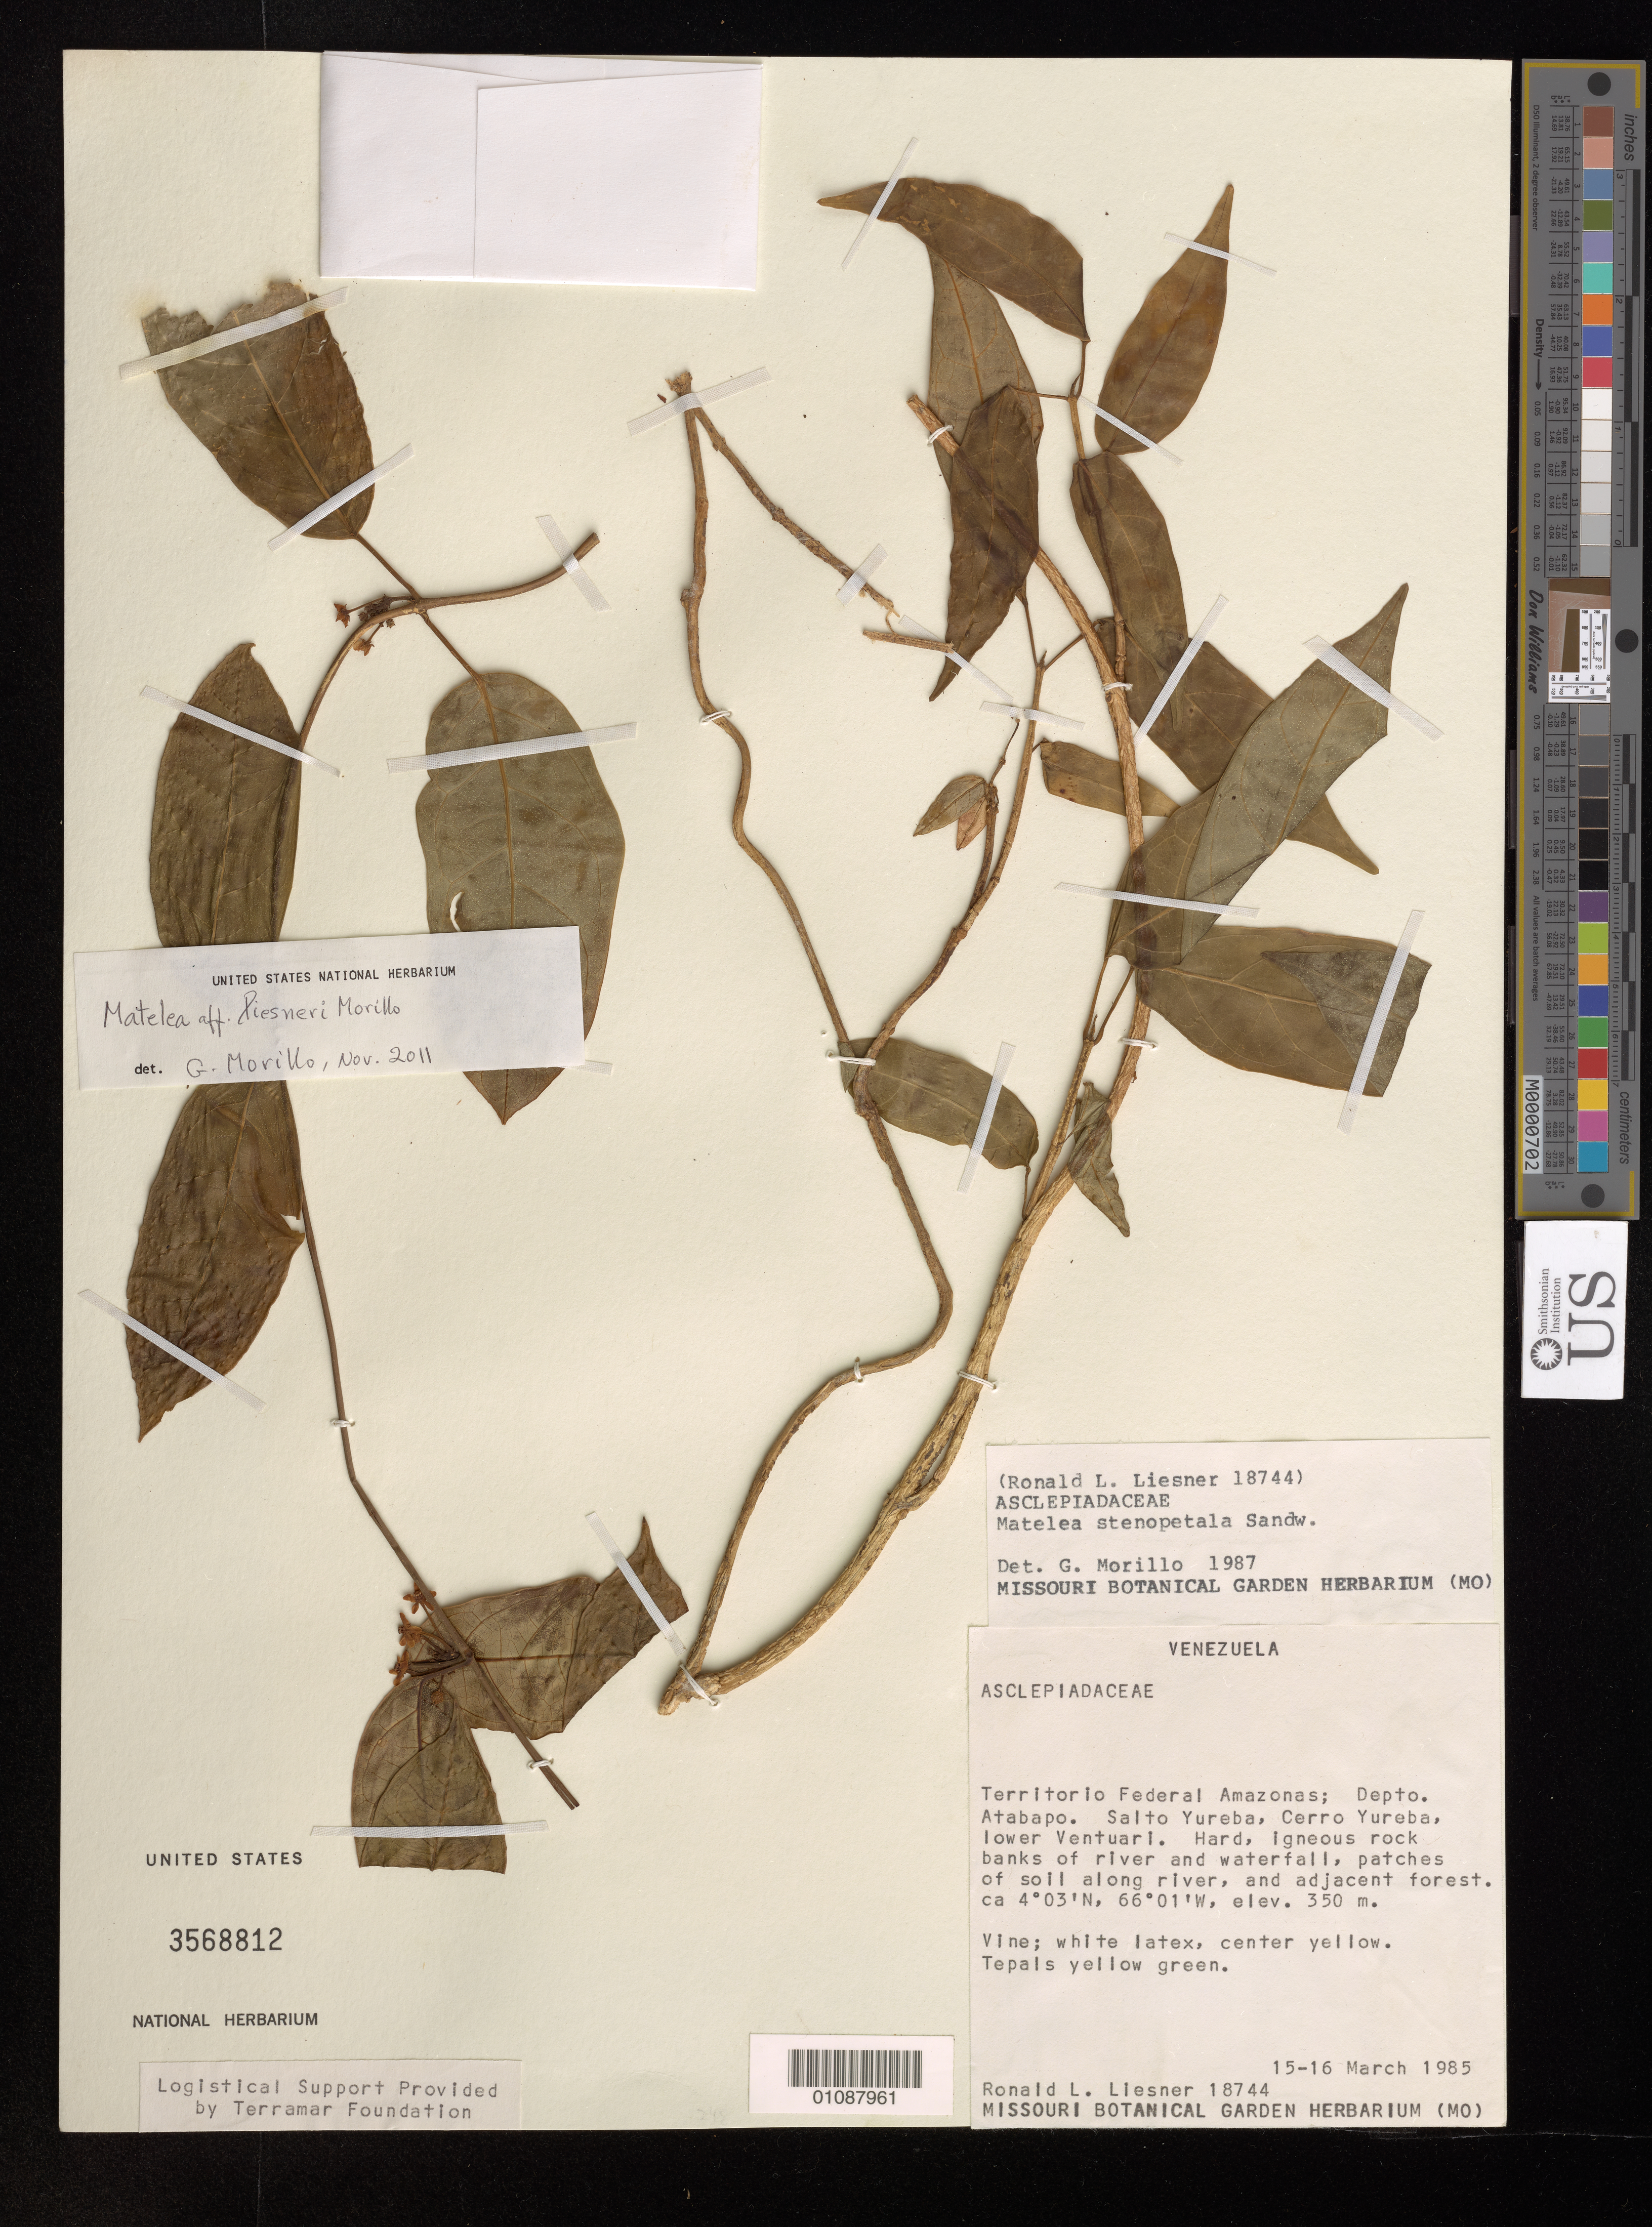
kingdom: Plantae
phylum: Tracheophyta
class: Magnoliopsida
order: Gentianales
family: Apocynaceae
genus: Matelea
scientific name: Matelea liesneri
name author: Morillo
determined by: Morillo, G. N.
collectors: R. L. Liesner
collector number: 18744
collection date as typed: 15-Mar-85 to 16-Mar-85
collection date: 1985-03-15/1985-03-16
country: Venezuela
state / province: Amazonas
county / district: Atabapo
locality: Salto Yureba, Cerro Yureba, lower Ventuari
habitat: Hard, ingeous rock banks of river and waterfall, patches of soil along river and adjacent forest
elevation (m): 350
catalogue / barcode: US 3568812